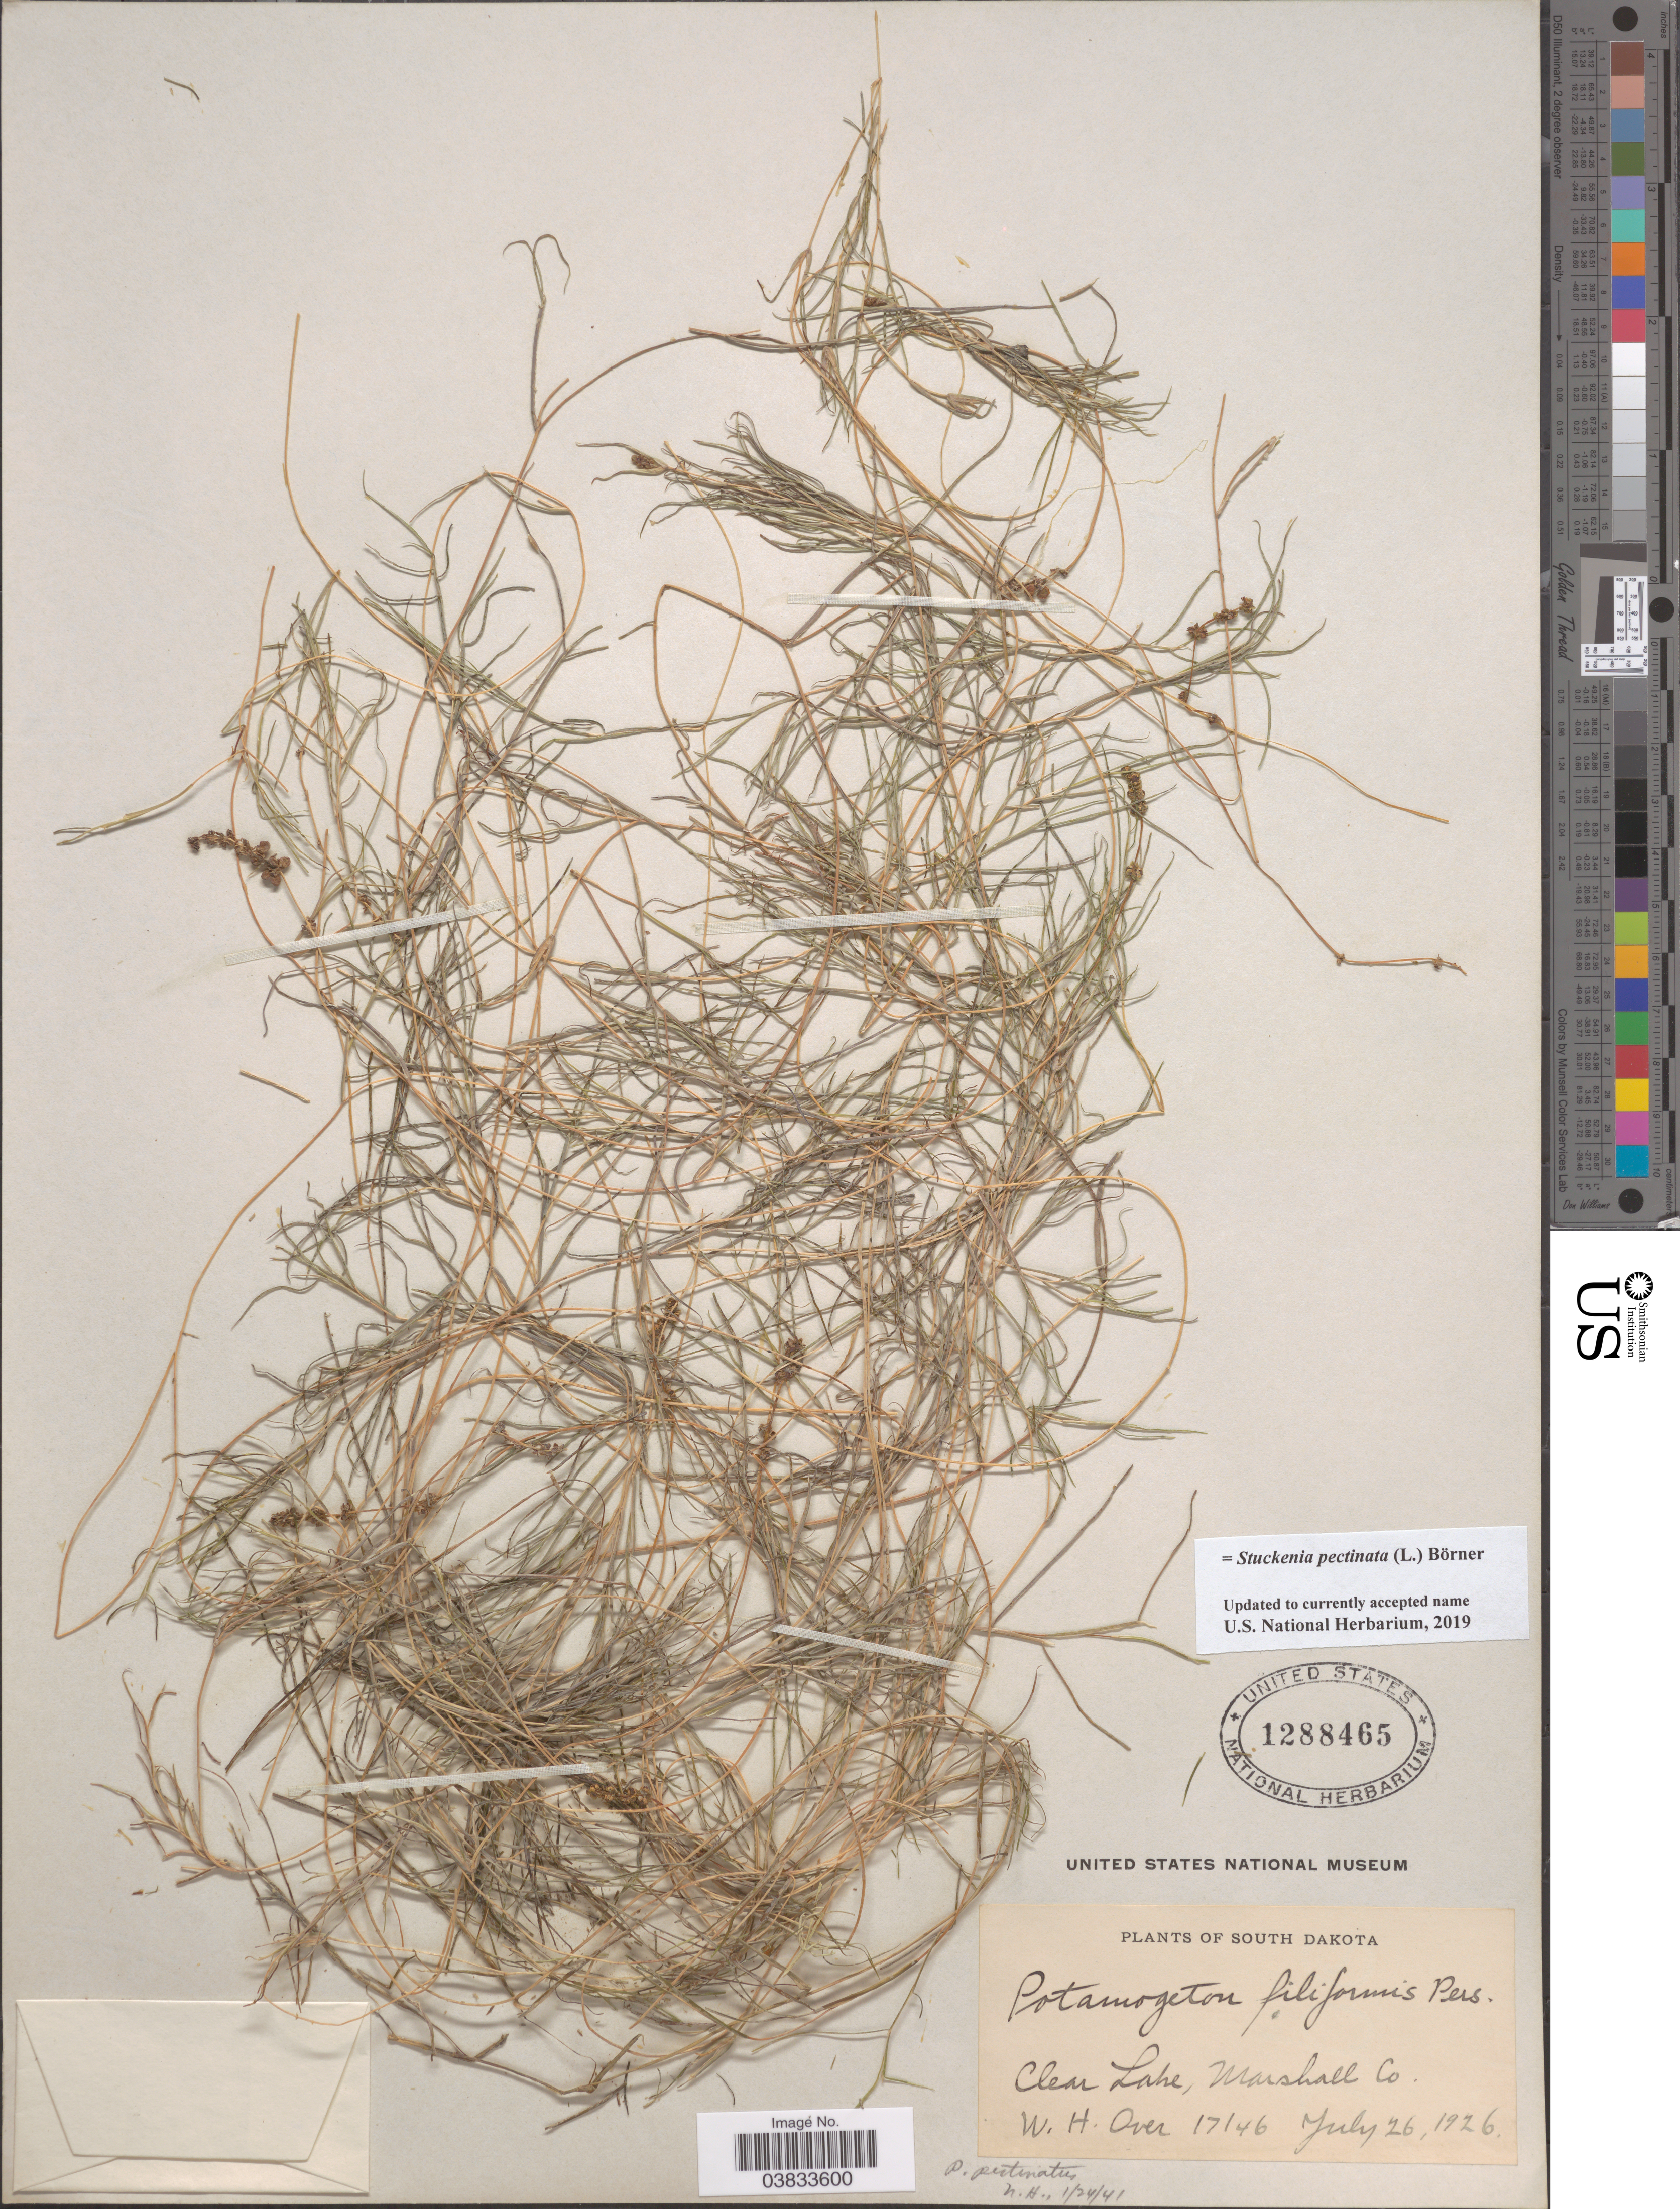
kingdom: Plantae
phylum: Tracheophyta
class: Liliopsida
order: Alismatales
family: Potamogetonaceae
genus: Stuckenia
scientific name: Stuckenia pectinata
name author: (L.) Börner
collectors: W. Over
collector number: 17146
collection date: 1926-07-26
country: United States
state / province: South Dakota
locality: Clear Lake, Marshall Co.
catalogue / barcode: US 1288465